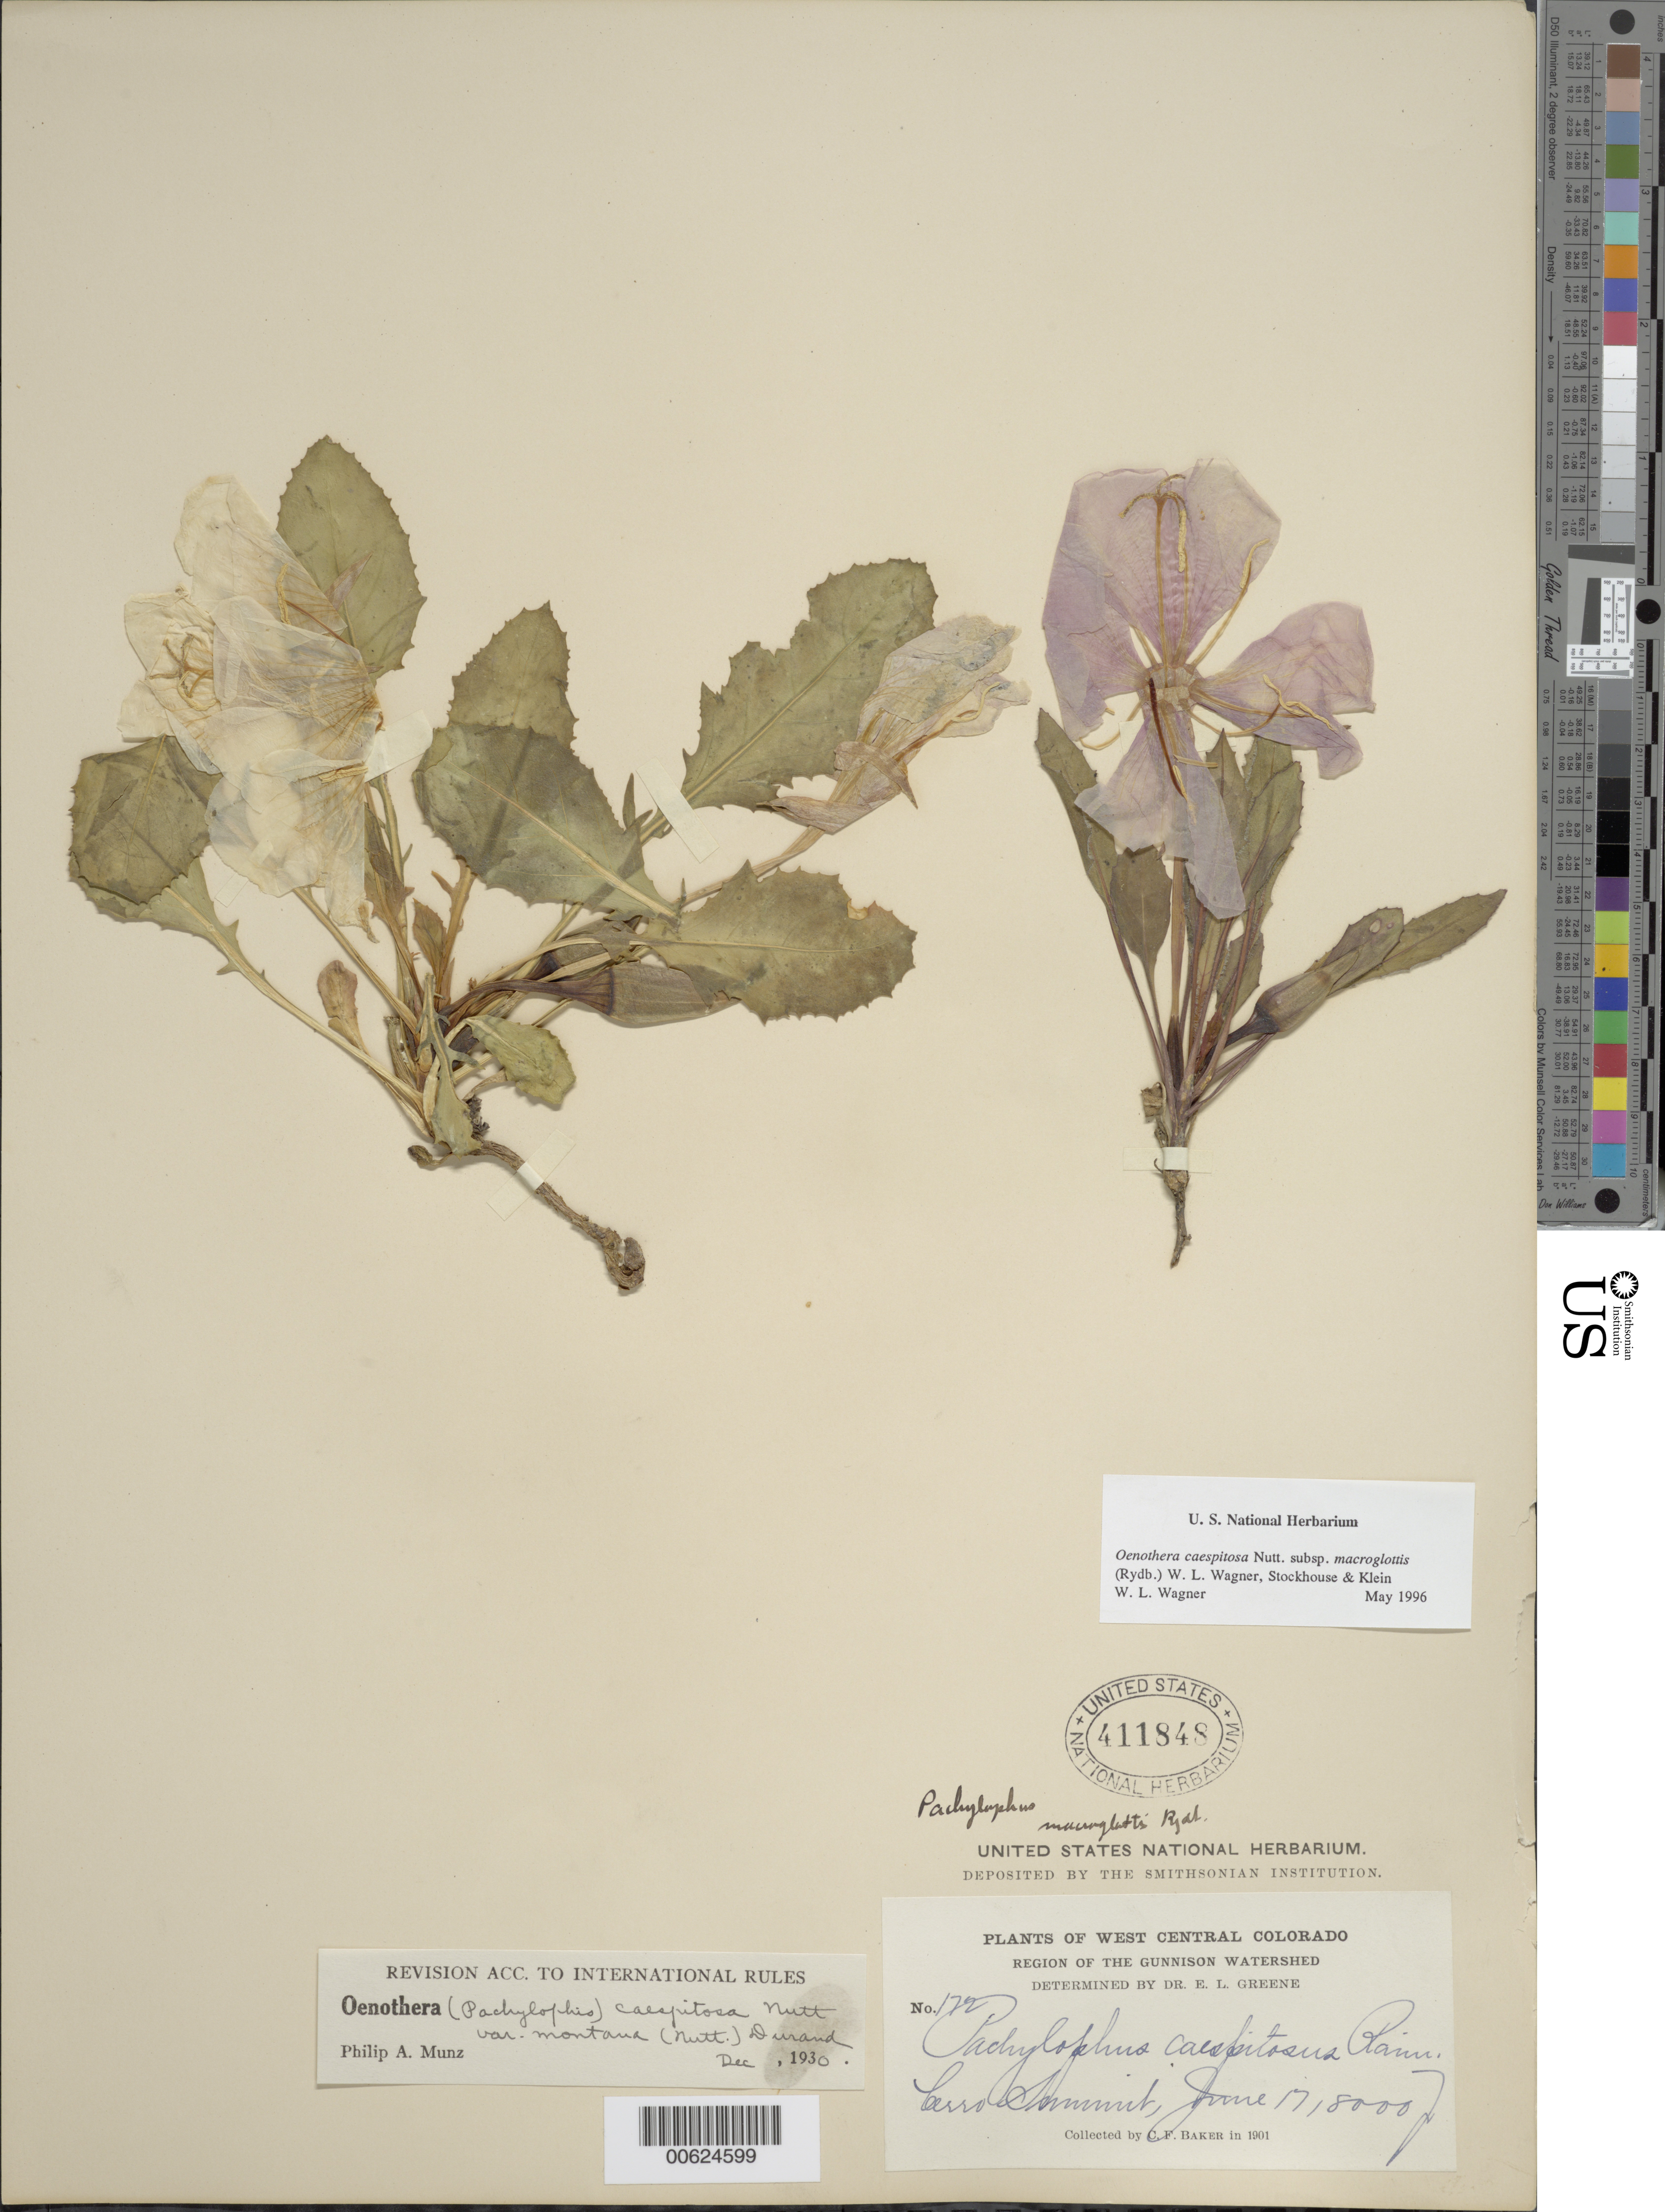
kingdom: Plantae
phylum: Tracheophyta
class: Magnoliopsida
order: Myrtales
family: Onagraceae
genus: Oenothera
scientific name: Oenothera cespitosa subsp. macroglottis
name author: (Rydb.) W.L. Wagner et al.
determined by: Wagner, W. L., (BOT), Smithsonian Institution - National Museum of Natural History (UNITED STATES)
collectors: C. F. Baker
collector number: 172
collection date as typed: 17 Jun 1901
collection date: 1901-06-17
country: United States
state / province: Colorado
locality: Gunnison Watershed, Cerro Summit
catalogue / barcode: US 411848